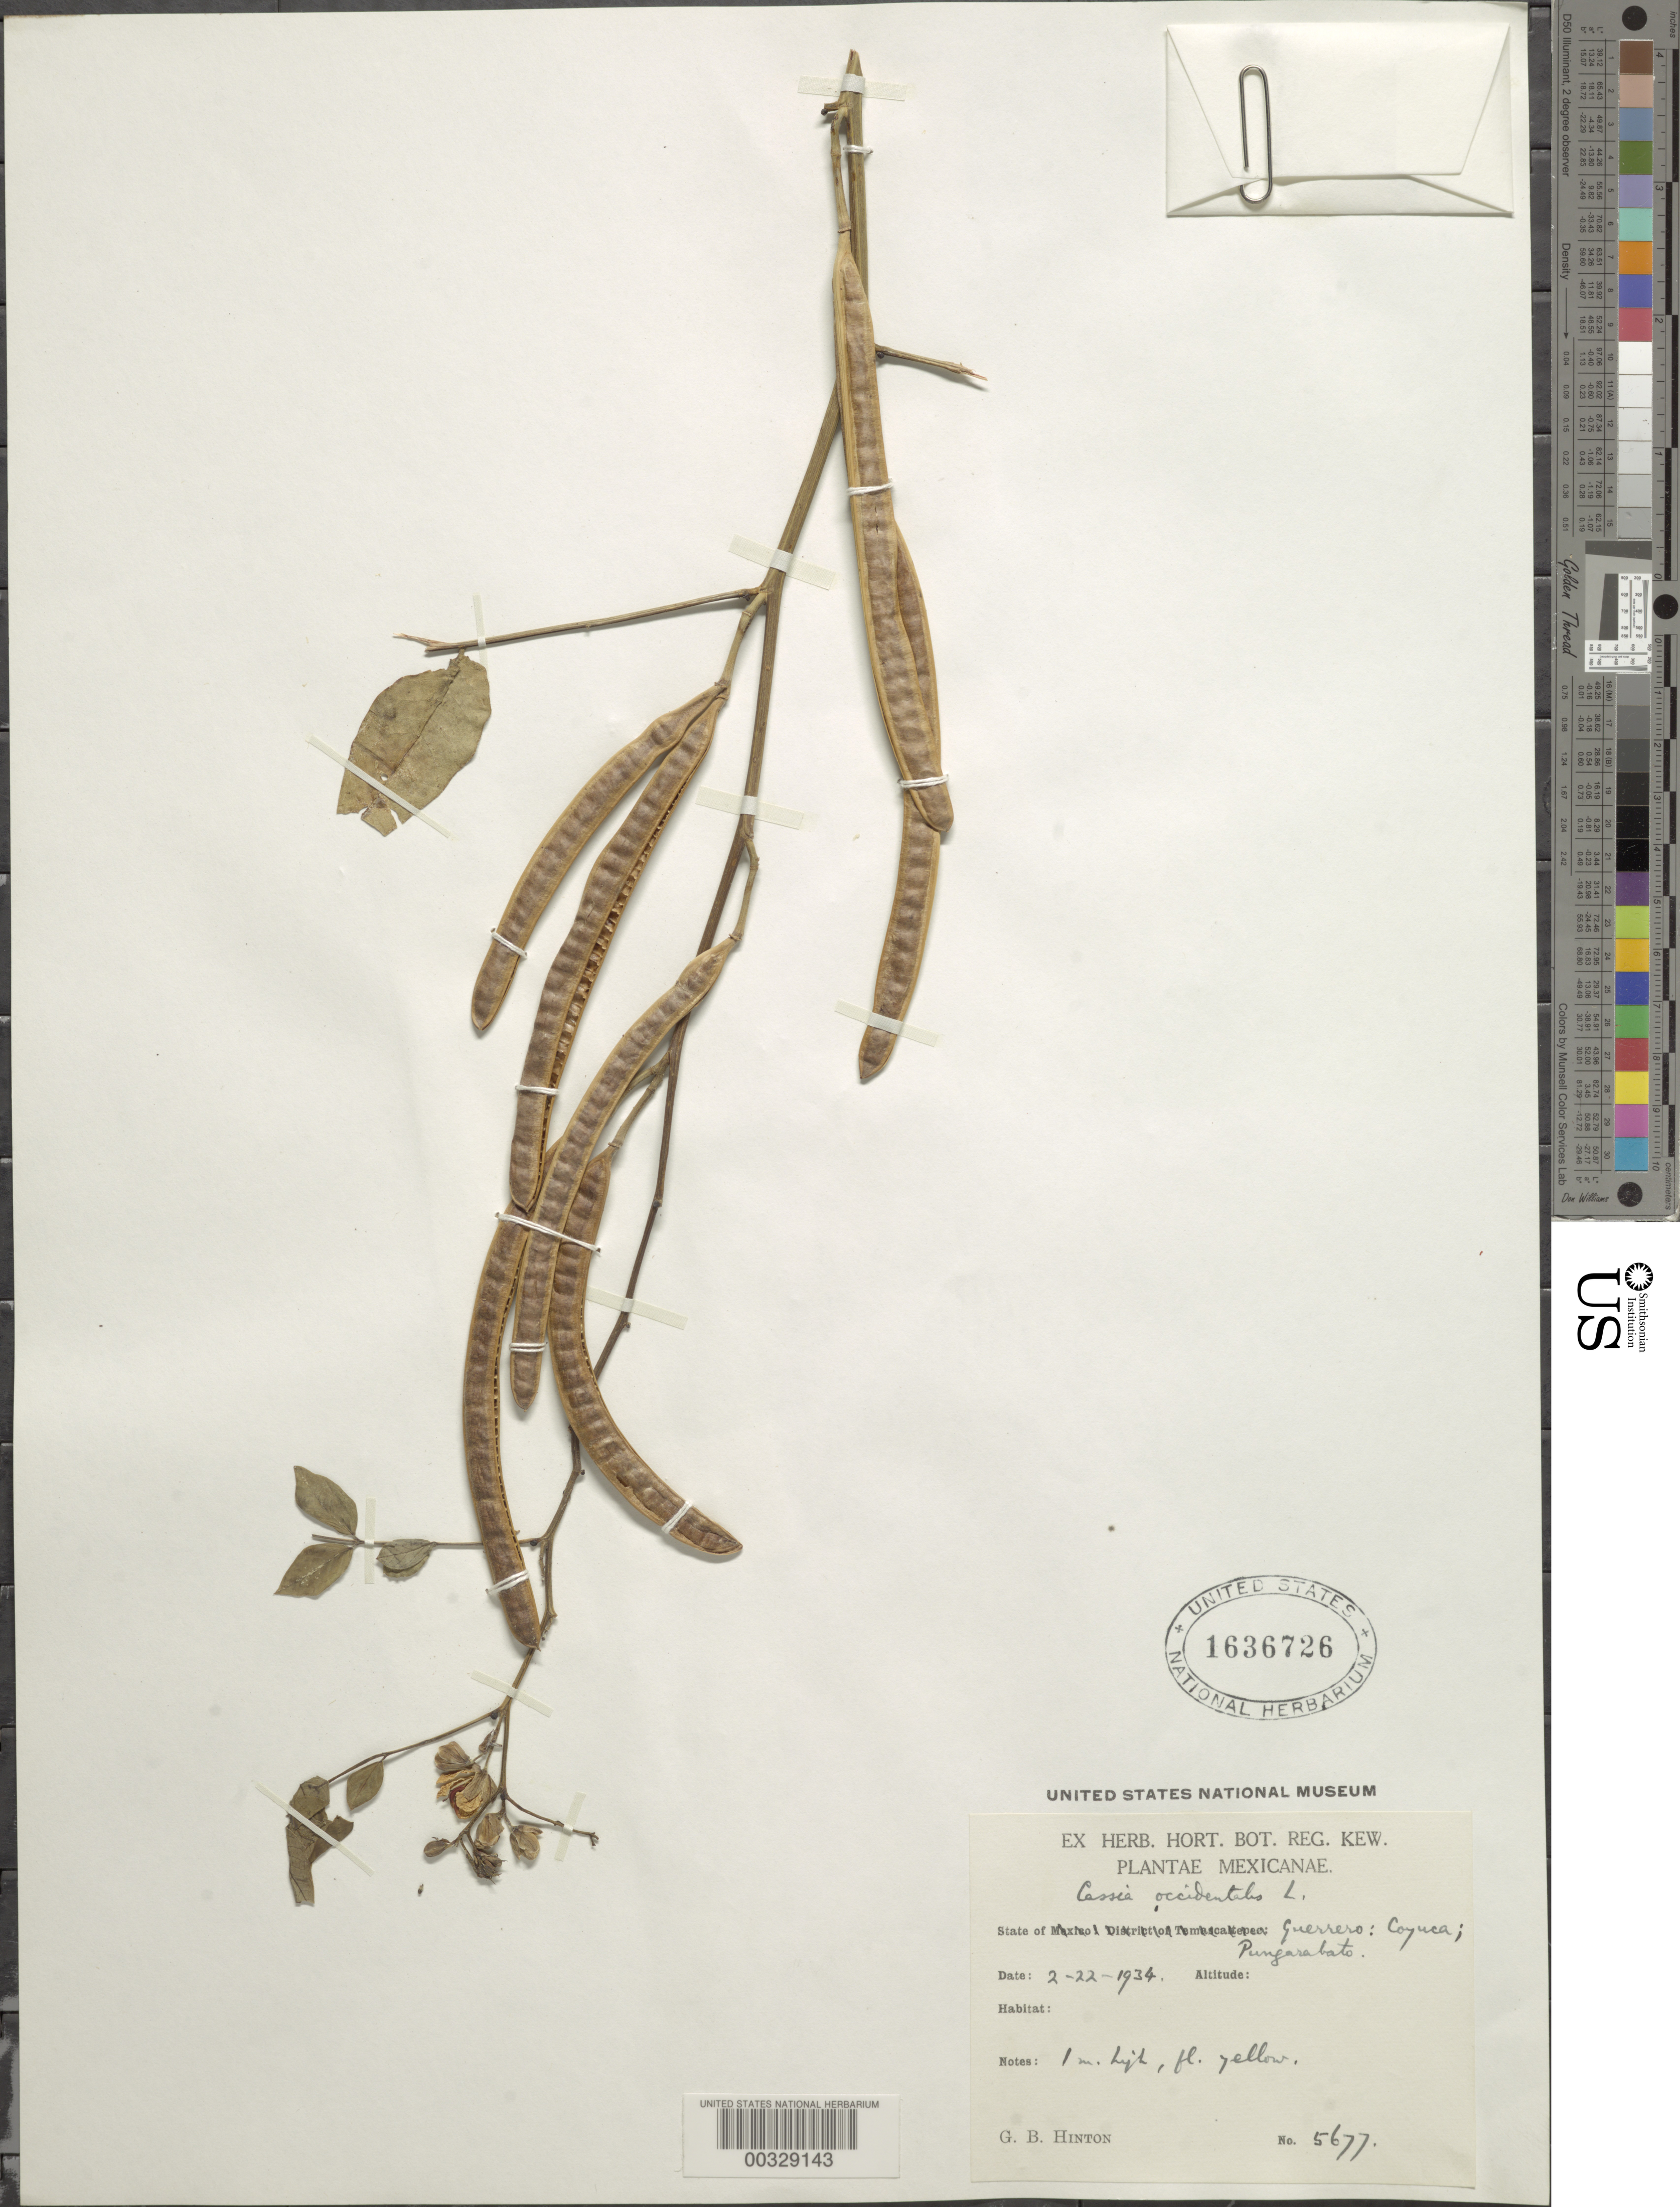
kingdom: Plantae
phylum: Tracheophyta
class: Magnoliopsida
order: Fabales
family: Fabaceae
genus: Senna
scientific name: Senna occidentalis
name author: (L.) Link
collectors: G. B. Hinton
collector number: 5677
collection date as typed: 22 Feb 1934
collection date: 1934-02-22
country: Mexico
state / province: Guerrero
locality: Coyuca; Pungarabate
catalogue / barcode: US 1636726